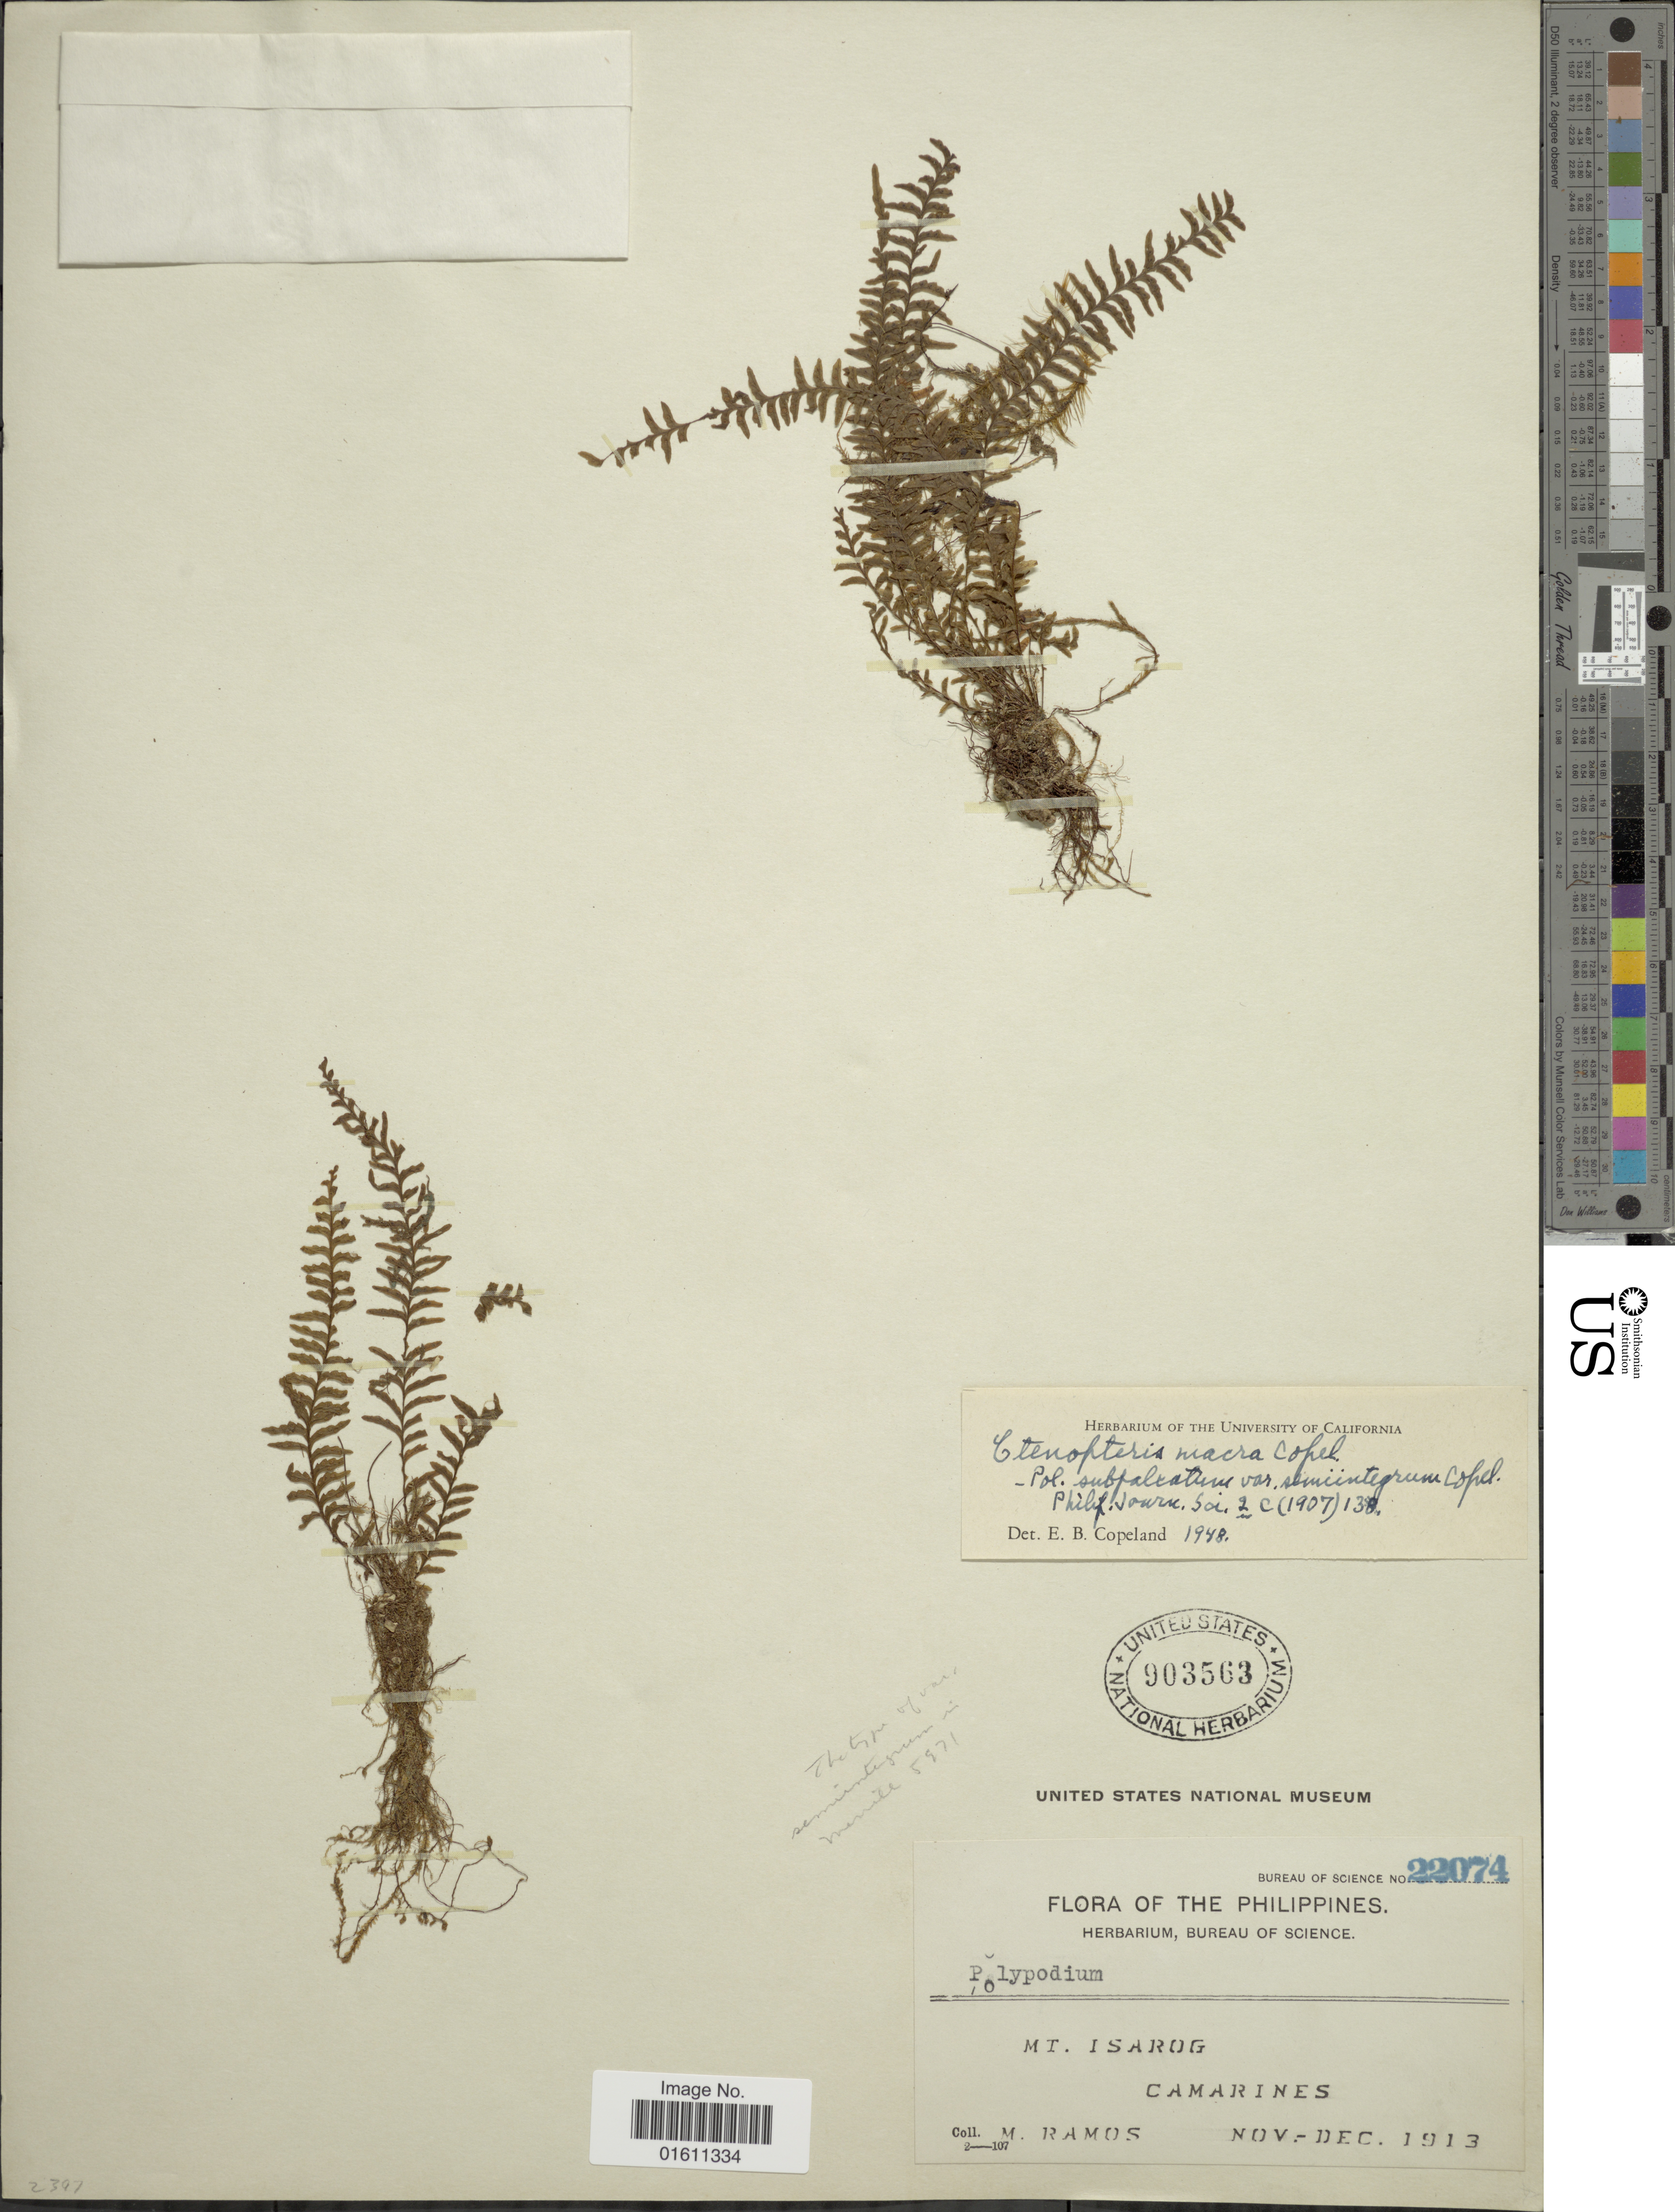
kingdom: Plantae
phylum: Tracheophyta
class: Polypodiopsida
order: Polypodiales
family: Polypodiaceae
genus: Tomophyllum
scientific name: Tomophyllum macrum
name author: (Copel.) Parris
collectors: M. Ramos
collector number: Bureau of Science 22074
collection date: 1913-11/1913-12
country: Philippines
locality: The Philippines, Mt. Isarog Camarine.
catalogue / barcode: US 903563